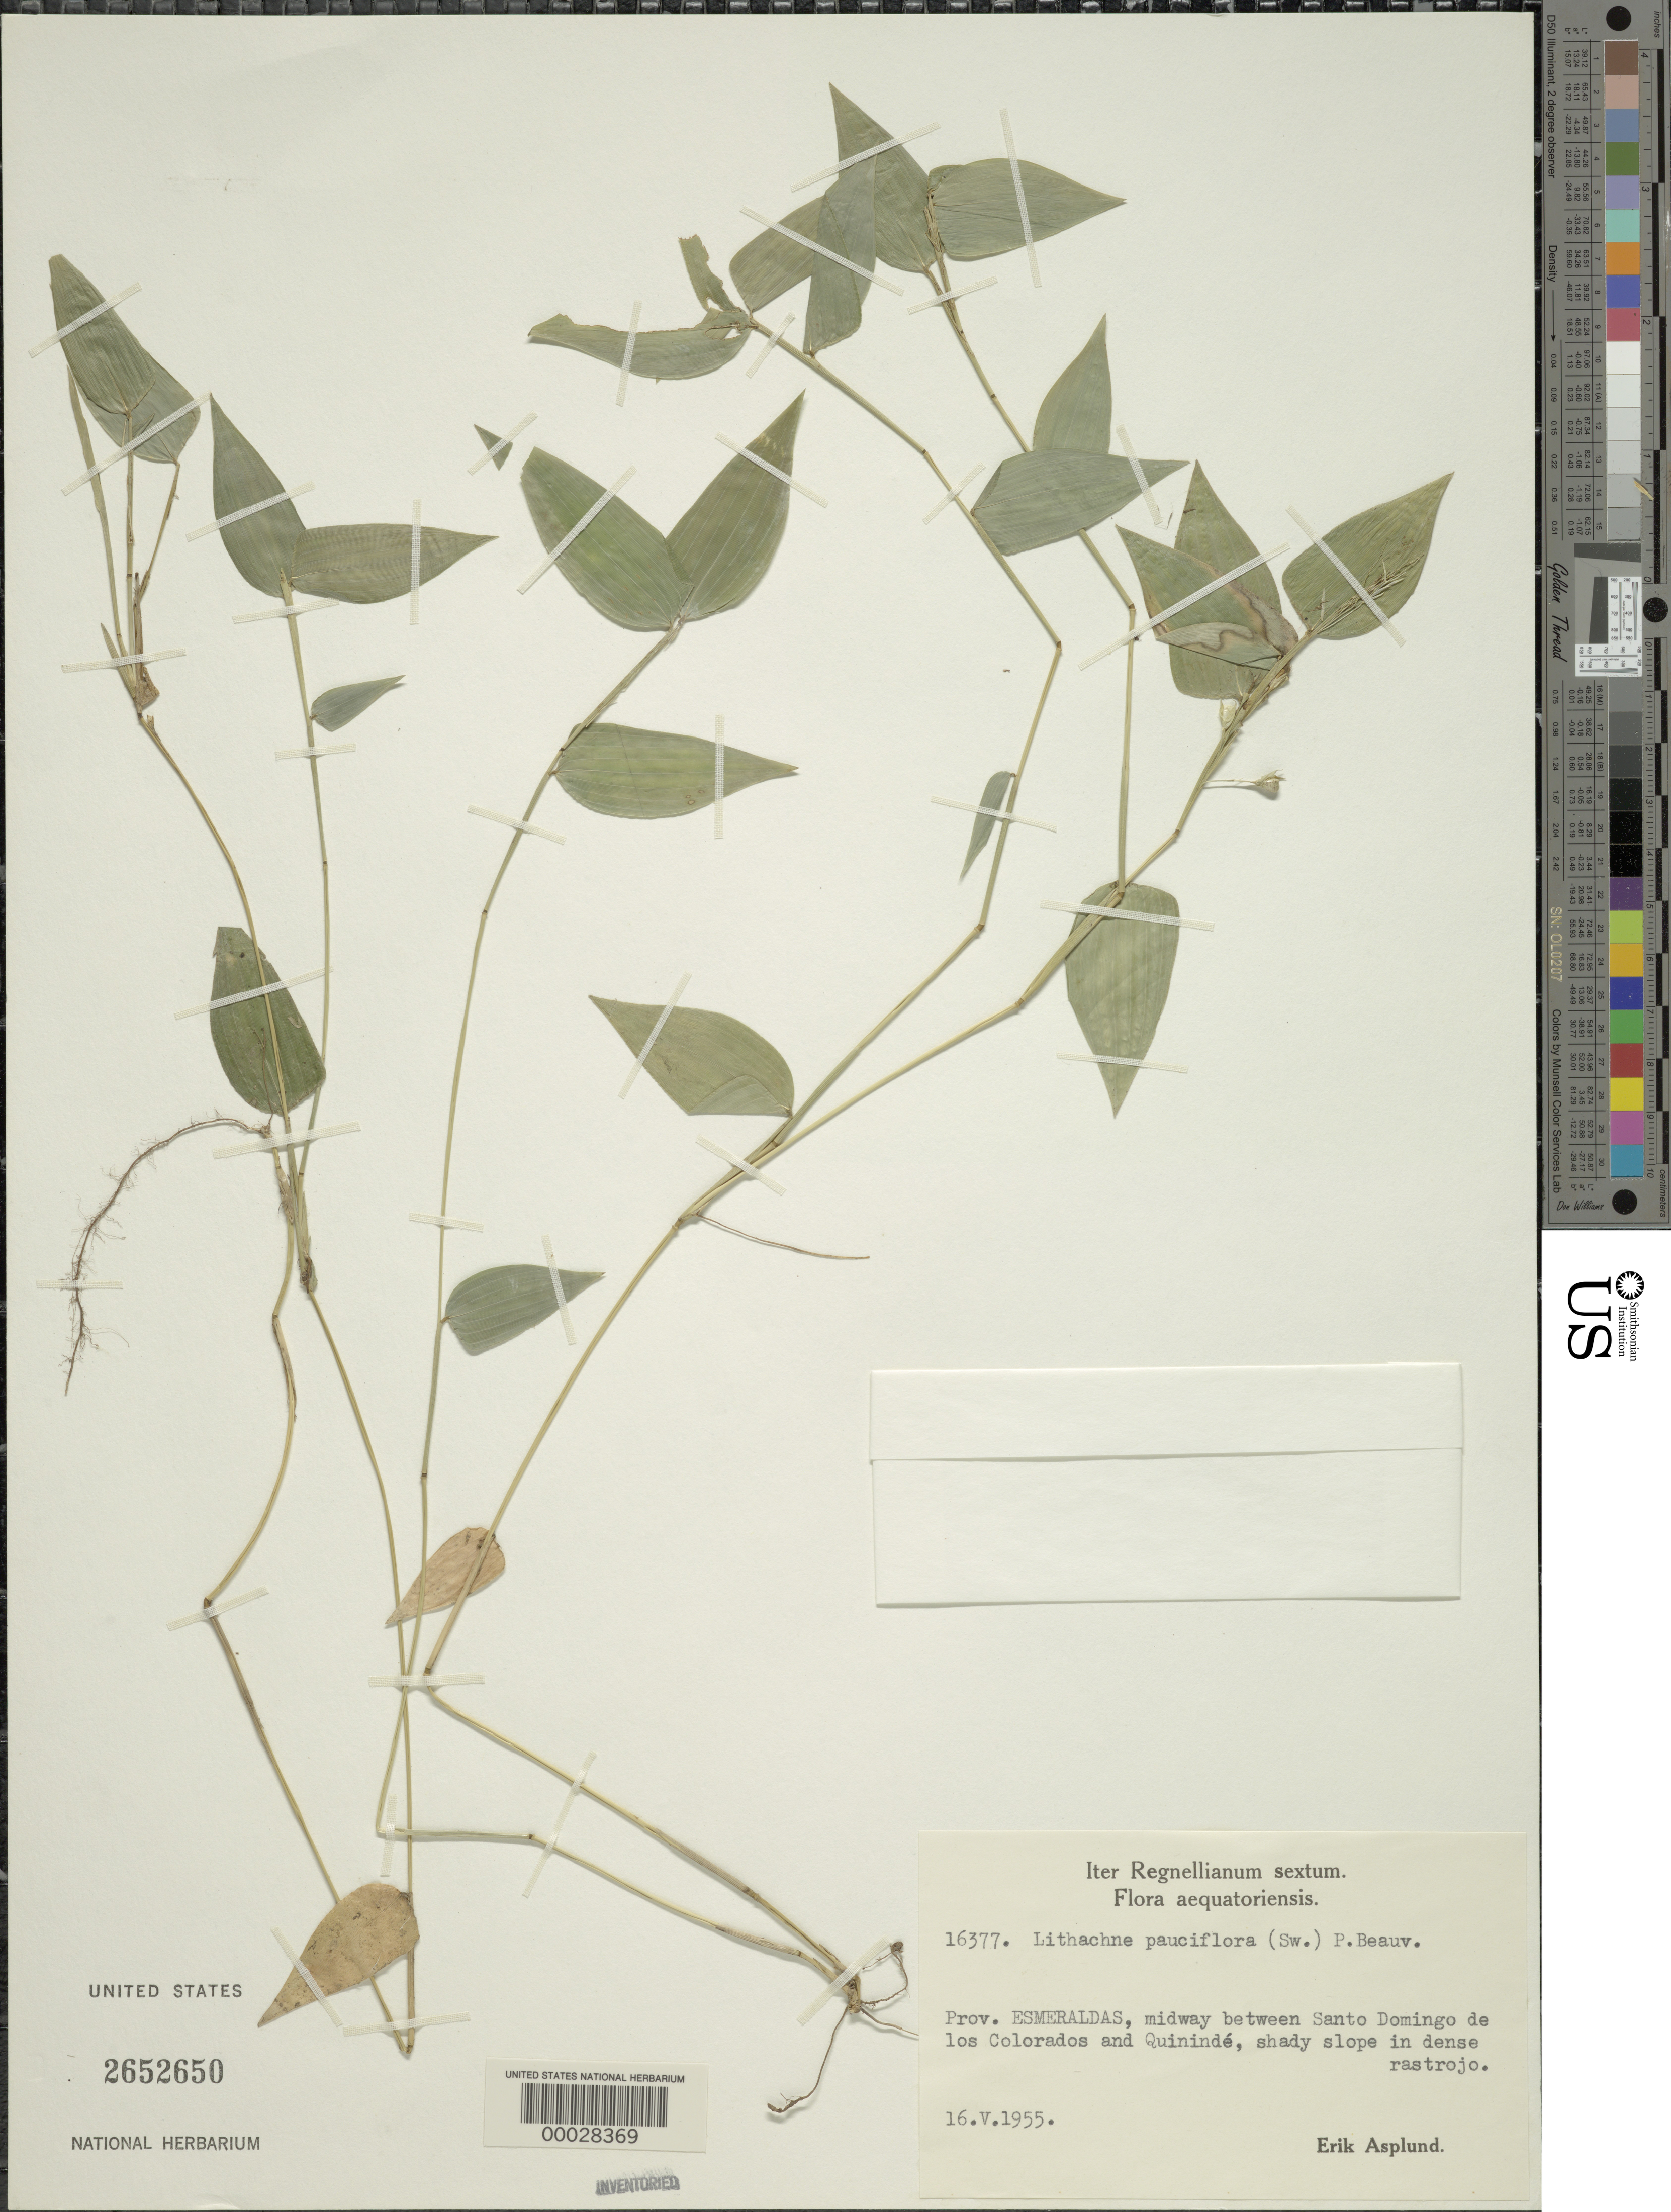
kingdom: Plantae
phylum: Tracheophyta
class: Liliopsida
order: Poales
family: Poaceae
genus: Lithachne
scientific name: Lithachne pauciflora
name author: (Sw.) P. Beauv.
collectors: E. Asplund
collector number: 16377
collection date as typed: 16 May 1955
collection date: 1955-05-16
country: Ecuador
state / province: Esmeraldas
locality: Santo Domingo de los Coloados, Quininde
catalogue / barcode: US 2652650